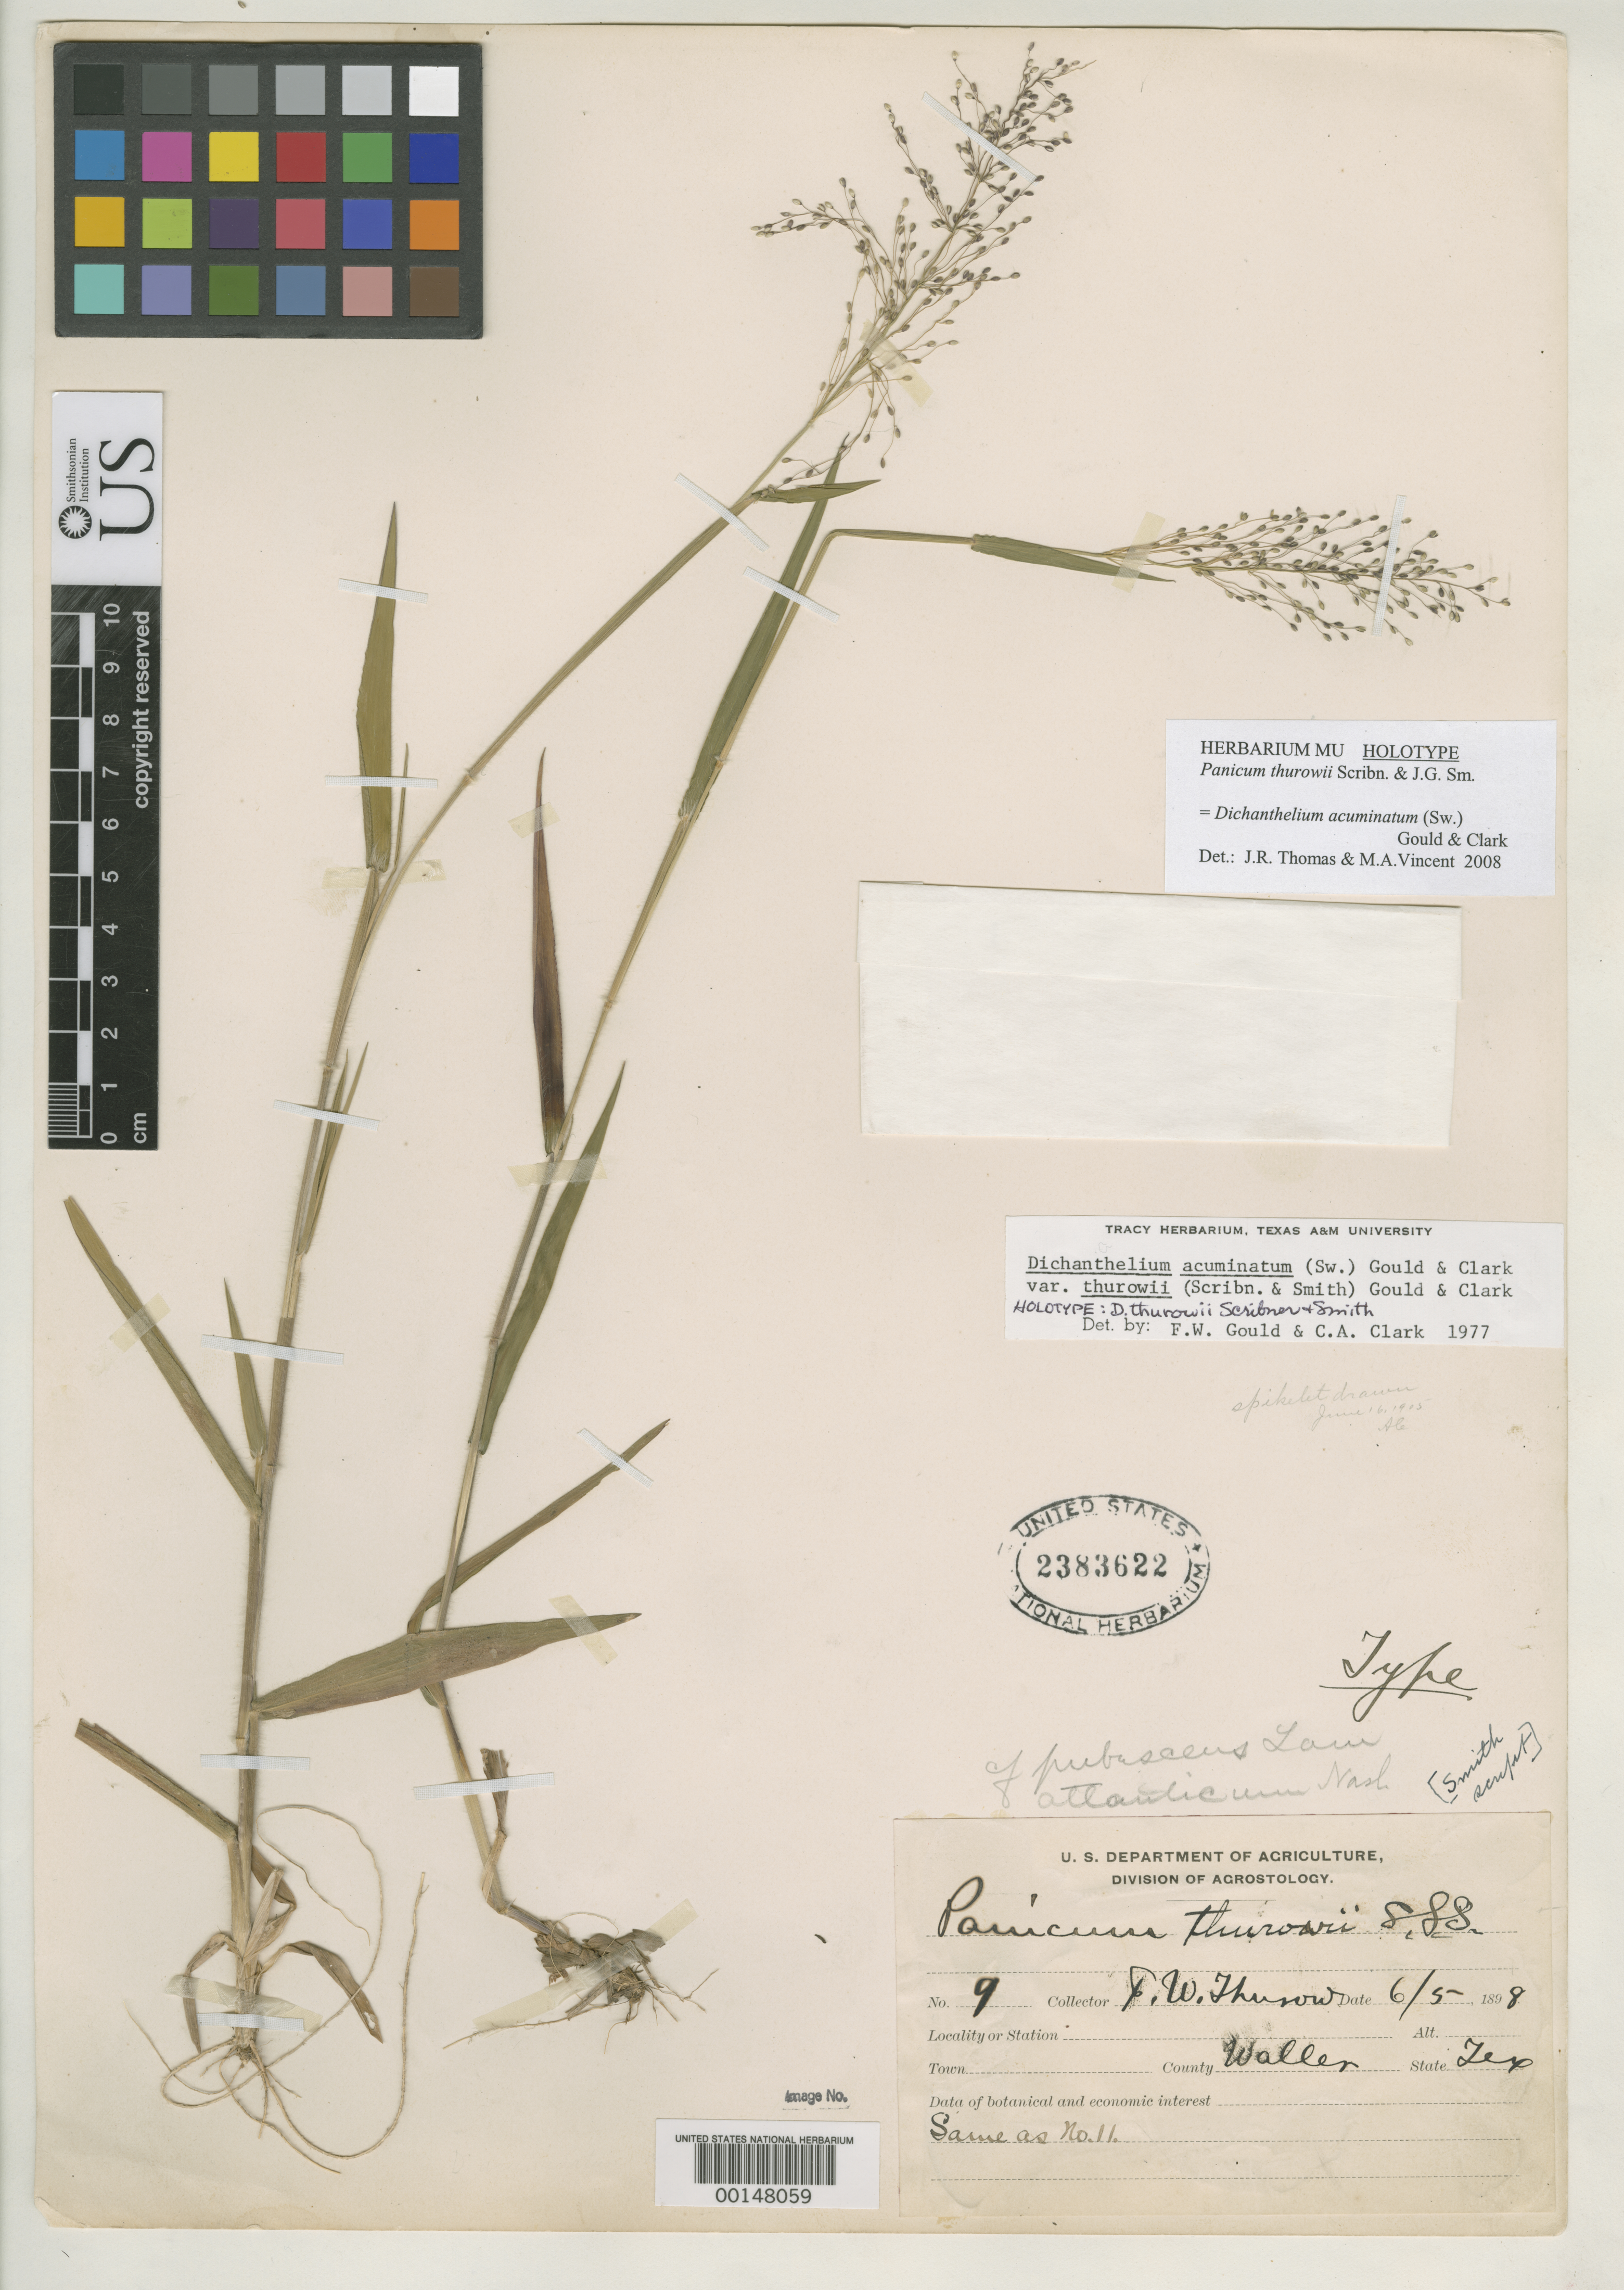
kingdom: Plantae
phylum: Tracheophyta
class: Liliopsida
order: Poales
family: Poaceae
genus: Panicum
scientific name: Panicum thurowii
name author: Scribn. & J.G. Sm.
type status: Holotype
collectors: F. W. Thurow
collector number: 9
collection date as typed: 05 Jun 1898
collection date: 1898-06-05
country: United States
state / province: Texas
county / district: Waller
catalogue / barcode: US 2383622